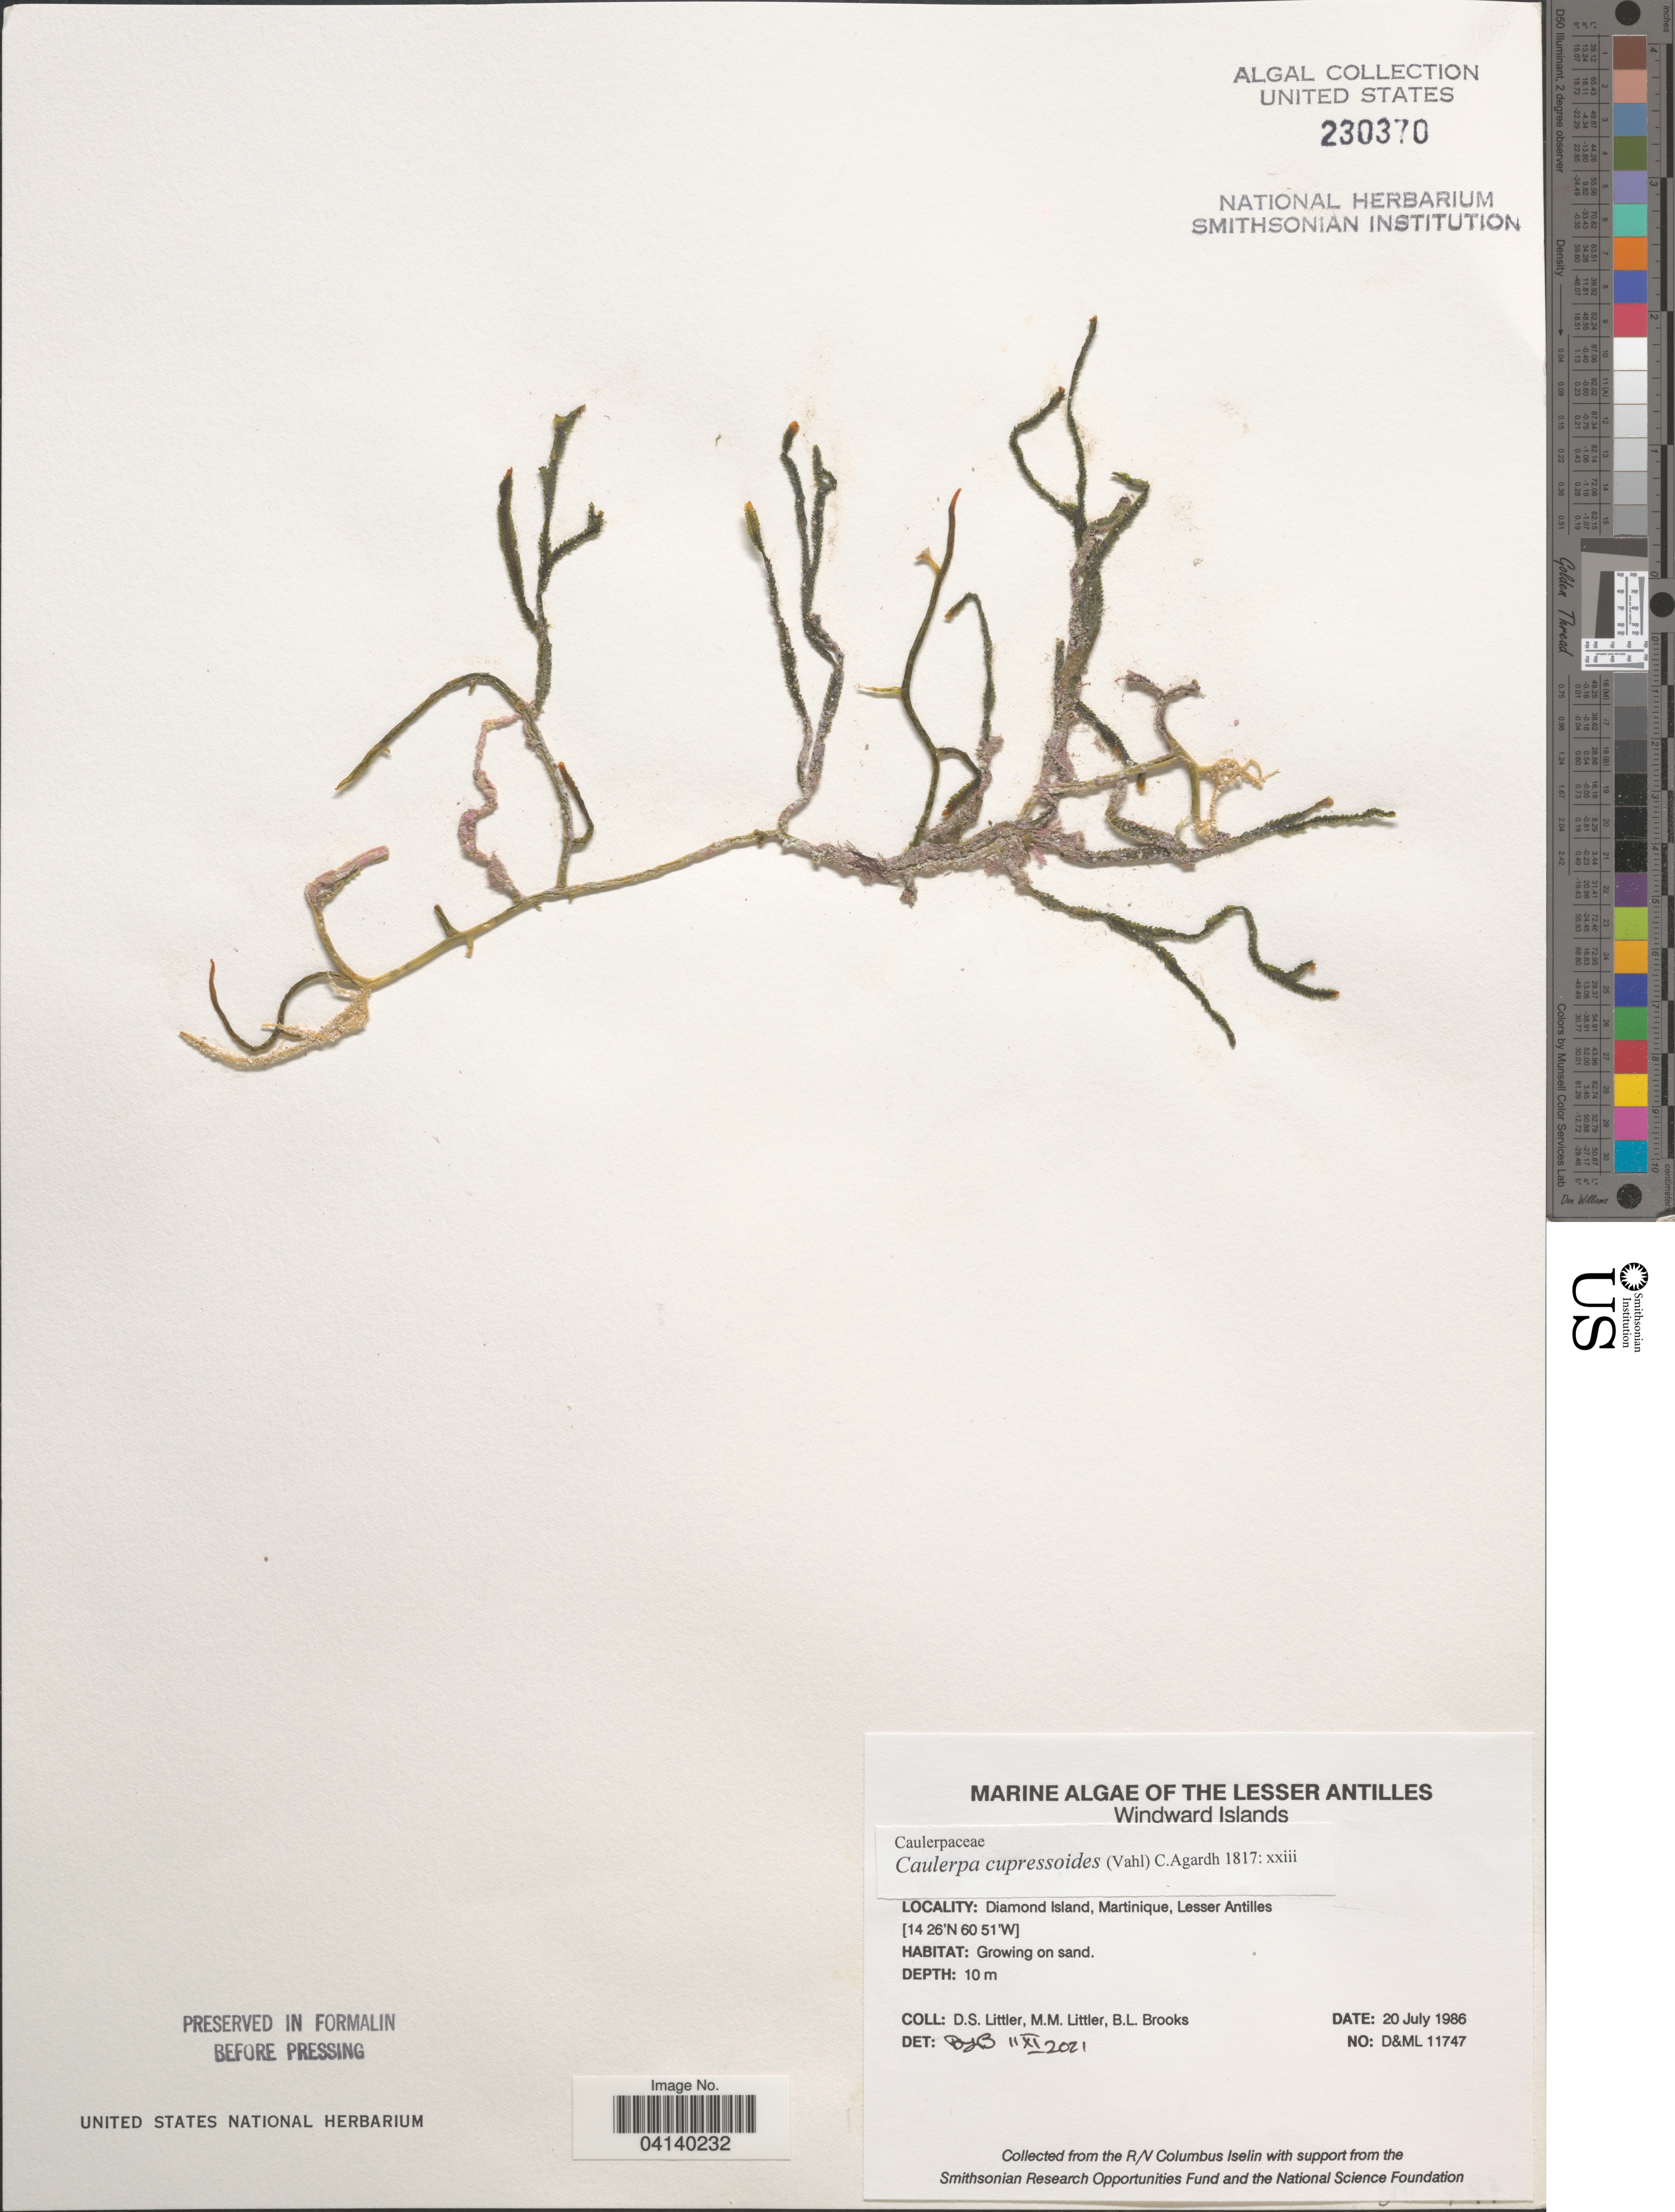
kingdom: Plantae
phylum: Chlorophyta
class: Ulvophyceae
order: Bryopsidales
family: Caulerpaceae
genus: Caulerpa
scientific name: Caulerpa cupressoides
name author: (Vahl) C. Agardh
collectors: D. S. Littler & B. Brooks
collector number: D&ML11747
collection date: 1986-07-20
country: Martinique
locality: Windward Islands. Diamond Island, Lesser Antilles.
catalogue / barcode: US 230370